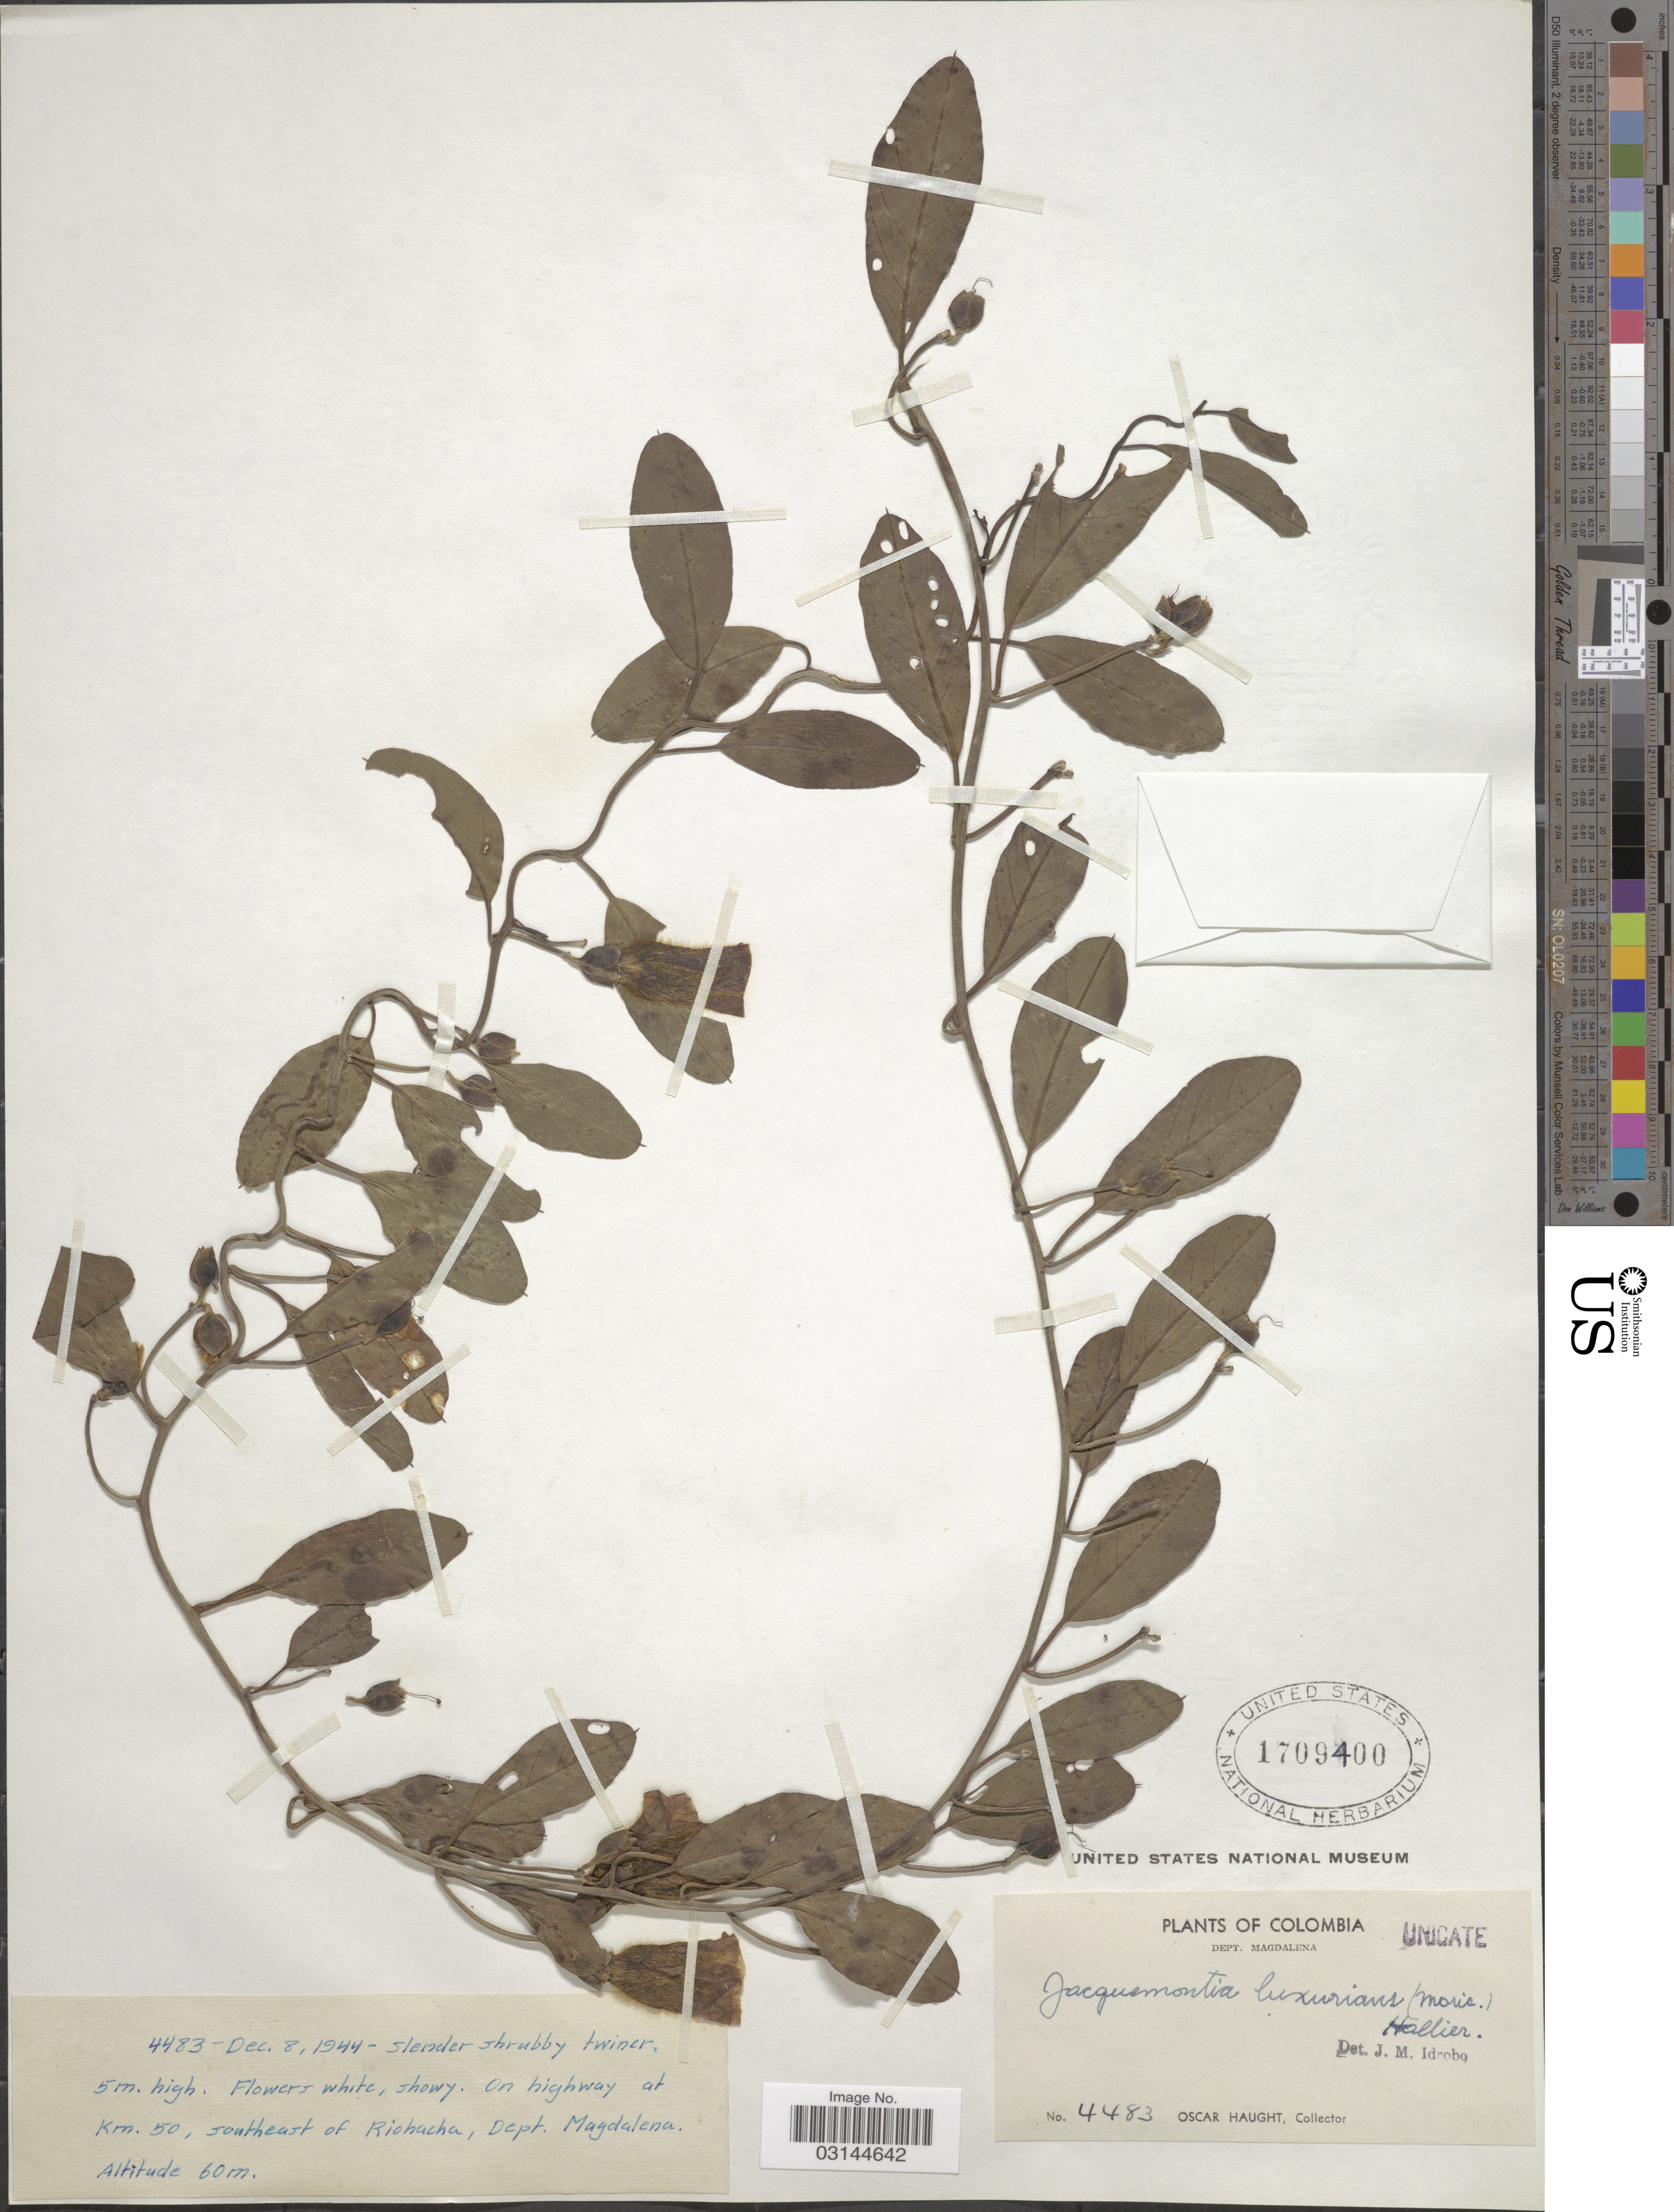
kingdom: Plantae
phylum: Tracheophyta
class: Magnoliopsida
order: Solanales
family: Convolvulaceae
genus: Aniseia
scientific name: Aniseia luxurians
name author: (Moric.) Athiê-Souza & Buril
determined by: Strong, Mark T., (BOT), Smithsonian Institution - National Museum of Natural History (UNITED STATES)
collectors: O. Haught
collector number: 4483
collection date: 1944-12-08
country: Colombia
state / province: Magdalena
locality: Dept. Magdalena. On highway at Km. 50, southeast of Riohacha.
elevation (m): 60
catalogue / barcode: US 1709400